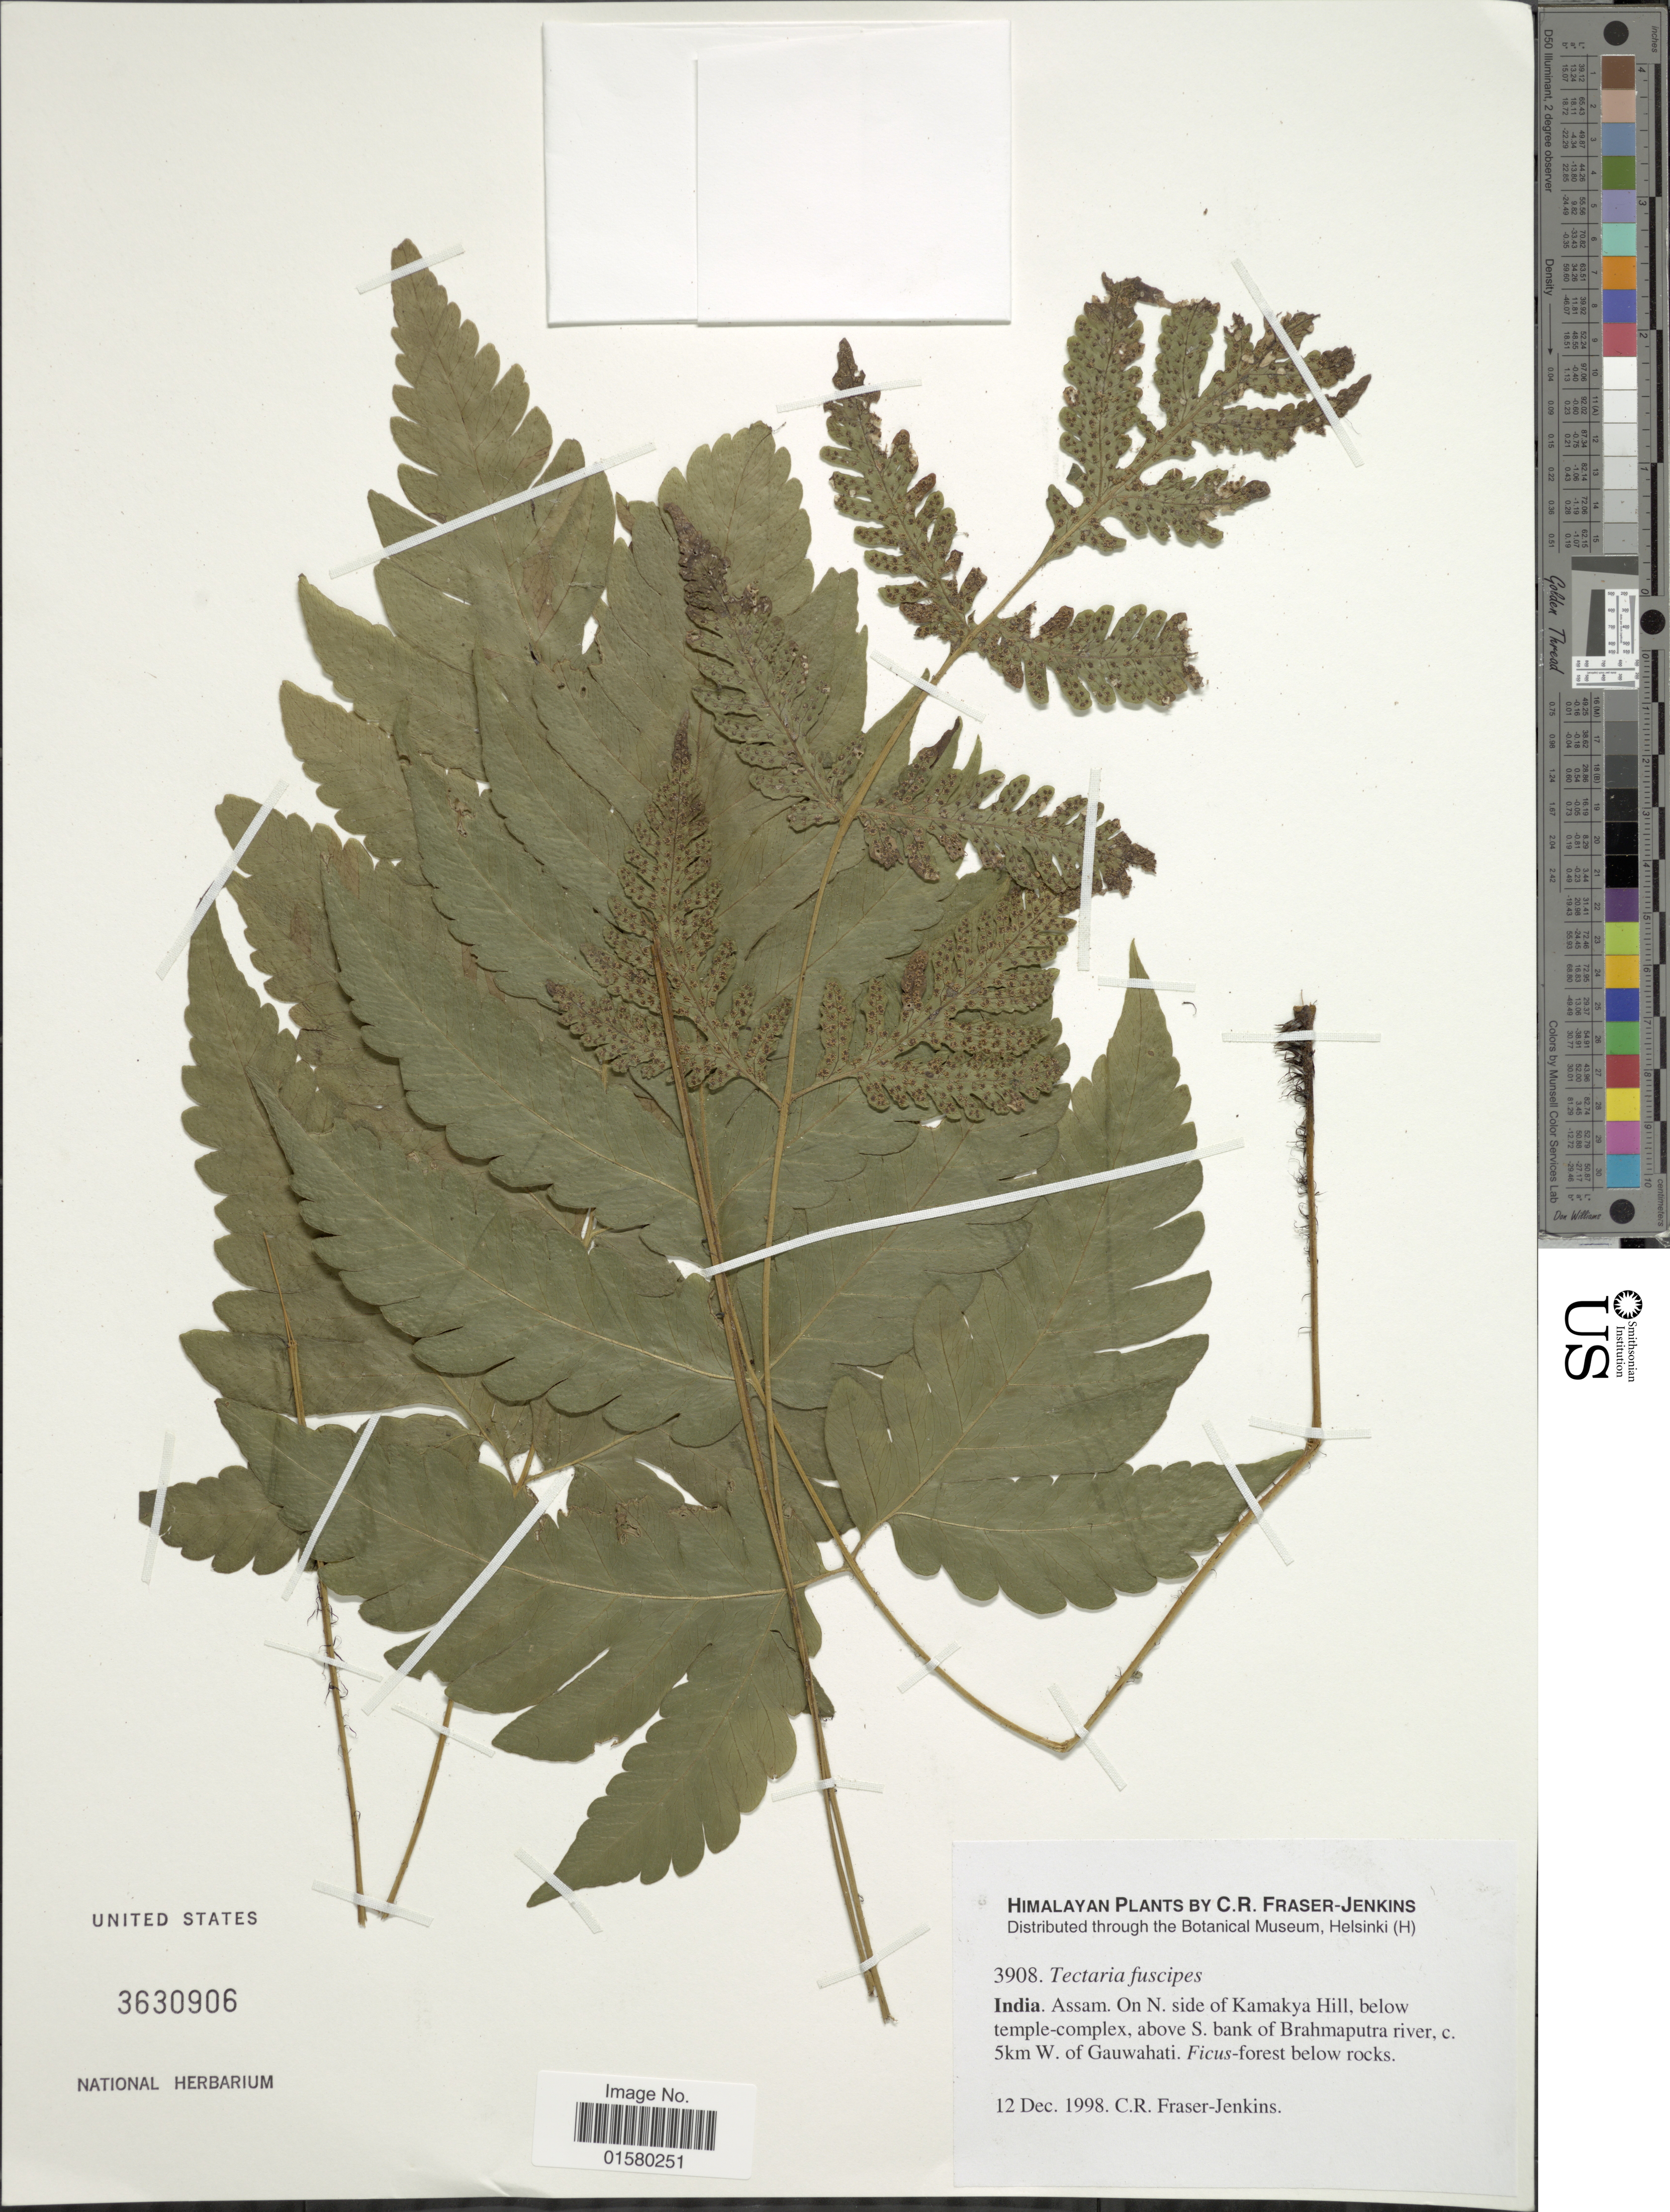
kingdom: Plantae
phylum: Tracheophyta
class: Polypodiopsida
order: Polypodiales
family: Tectariaceae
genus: Tectaria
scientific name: Tectaria fuscipes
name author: (Wall.) C. Chr.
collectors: C. R. Fraser-Jenkins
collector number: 3908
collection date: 1998-12-12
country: India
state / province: Assam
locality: Himalaya, India, Assam, on N. side of Kamakya Hill, below temple-complex, above S. bank of Brahmaputra river c. 5 km W of Gauwahati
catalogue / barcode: US 3630906